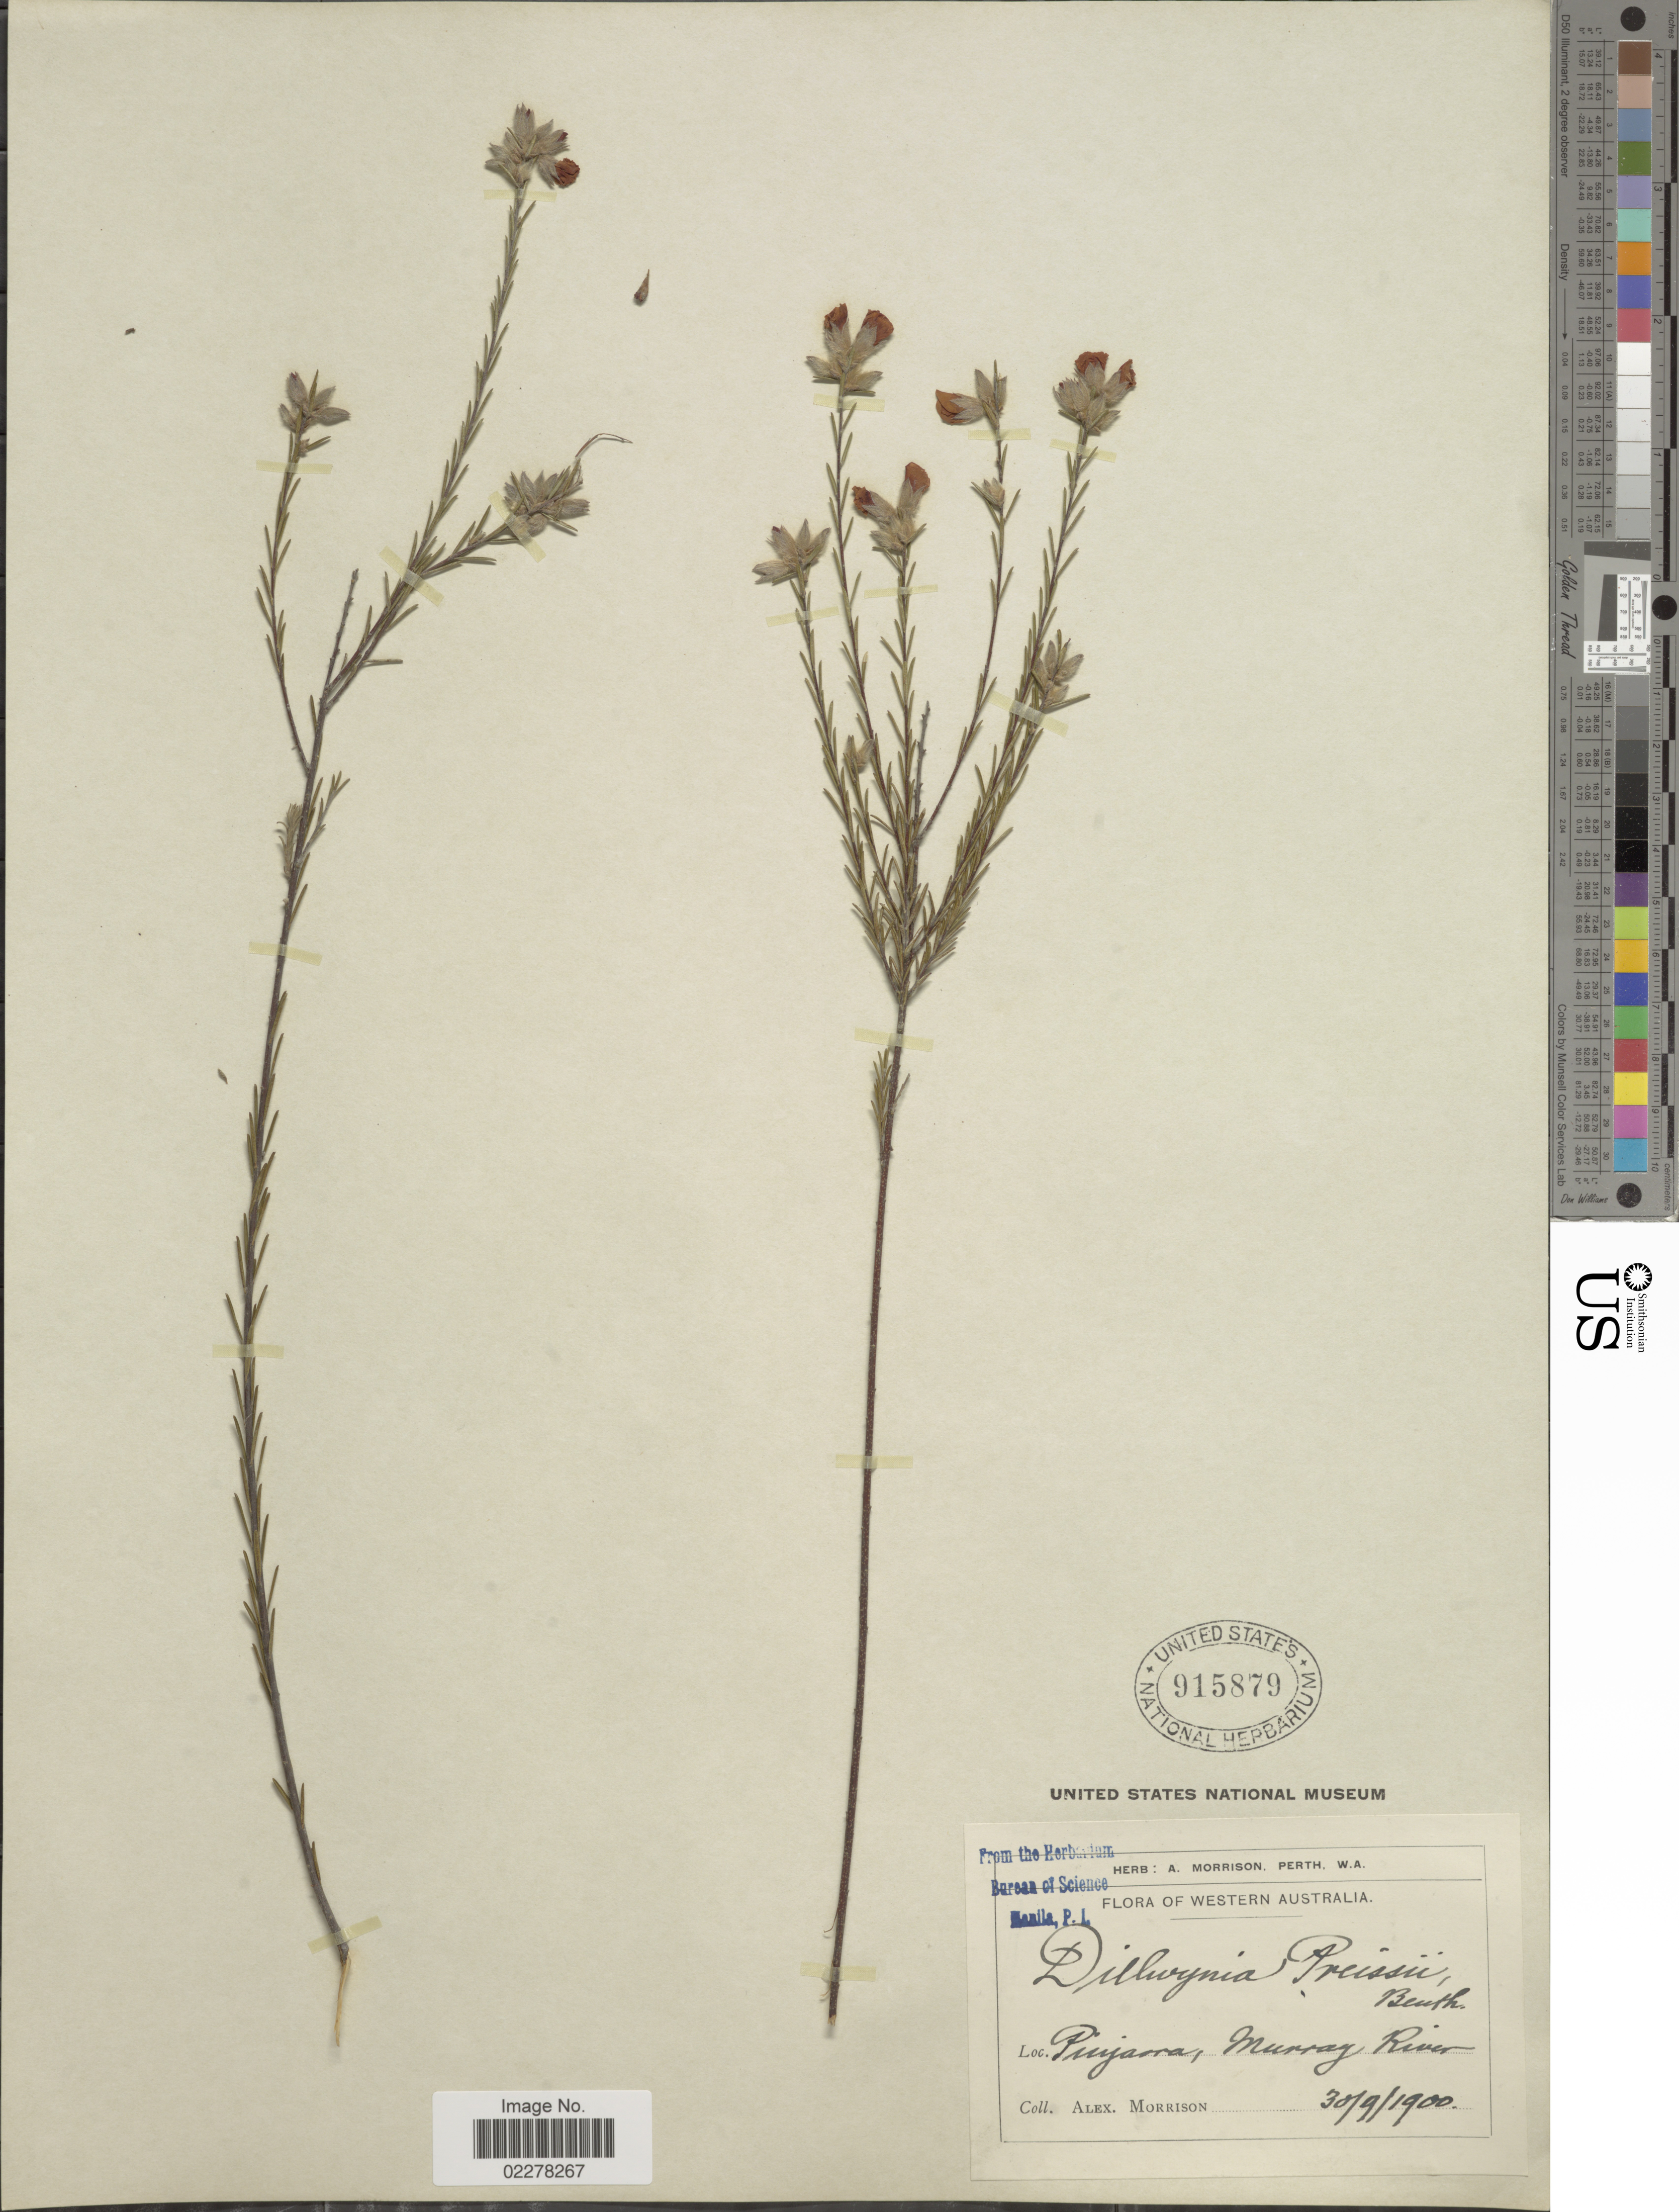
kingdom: Plantae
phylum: Tracheophyta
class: Magnoliopsida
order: Fabales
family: Fabaceae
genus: Dillwynia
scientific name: Dillwynia preissii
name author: Benth.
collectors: A. Morrison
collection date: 1900-09-30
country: Australia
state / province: Western Australia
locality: Pinjaora, Murray River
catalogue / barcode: US 915879